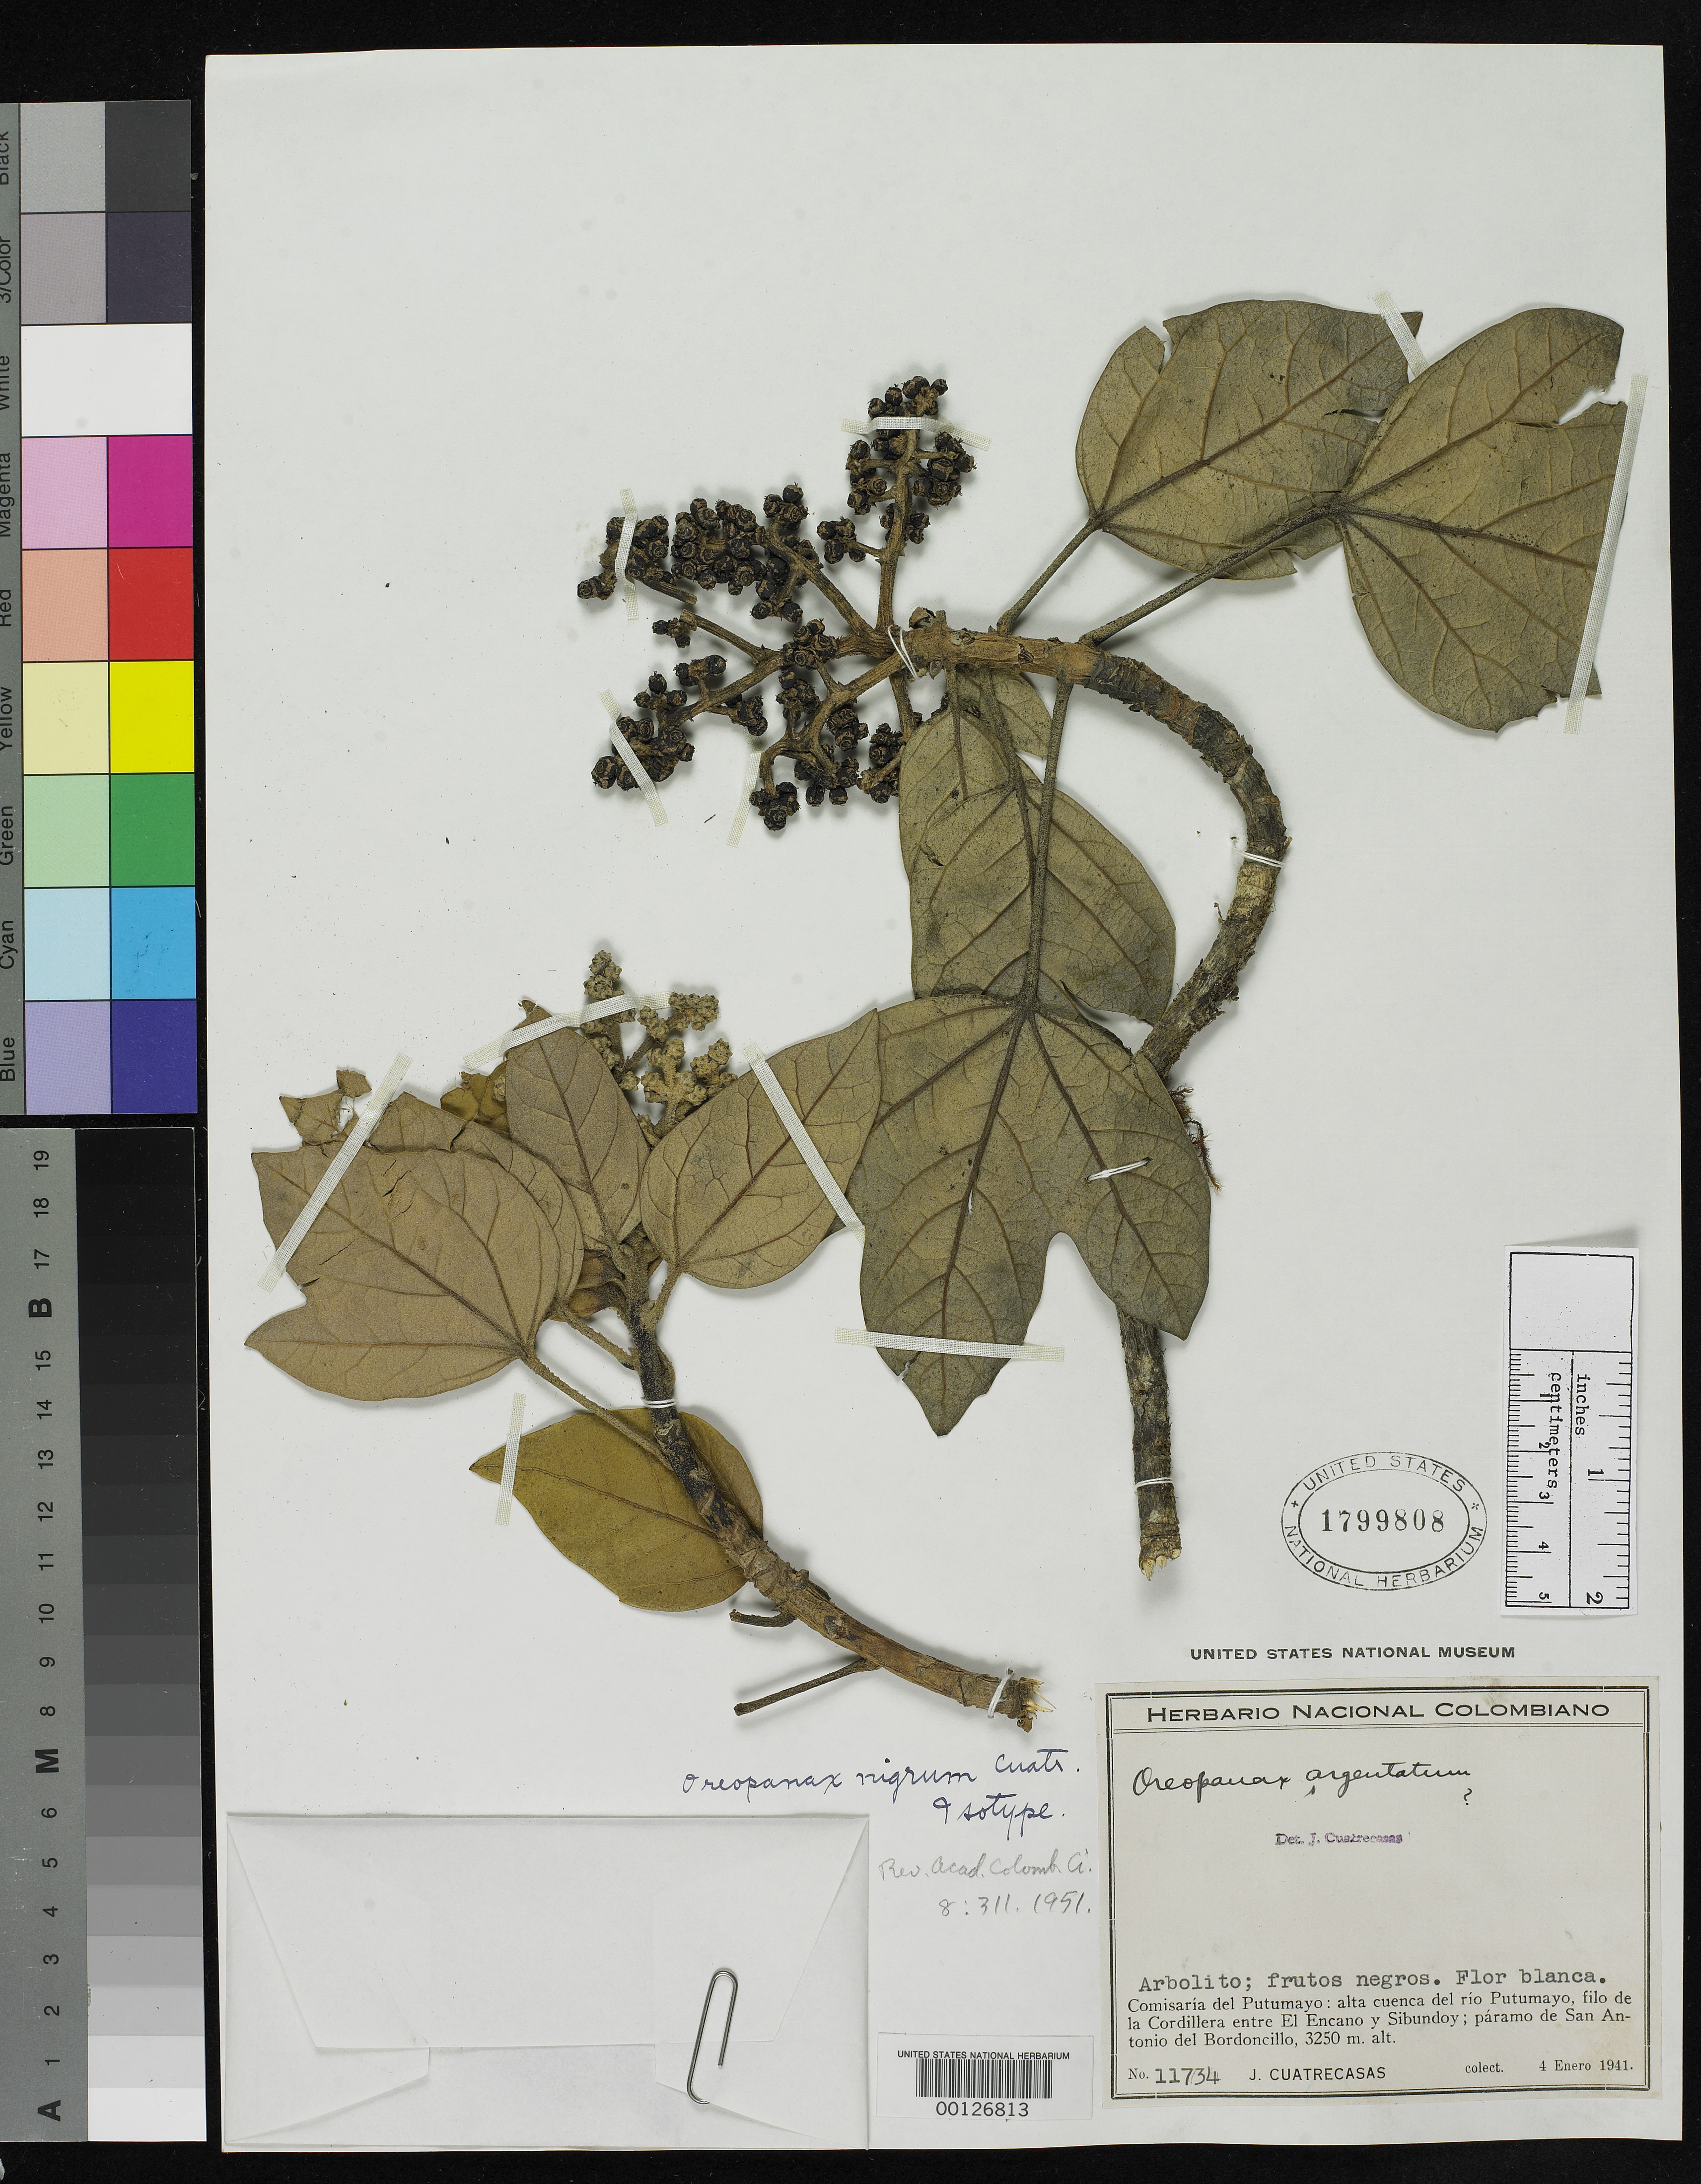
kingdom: Plantae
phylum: Tracheophyta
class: Magnoliopsida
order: Apiales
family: Araliaceae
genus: Oreopanax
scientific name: Oreopanax niger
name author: Cuatrec.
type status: Isotype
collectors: J. Cuatrecasas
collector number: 11734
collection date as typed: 04 Jan 1941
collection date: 1941-01-04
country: Colombia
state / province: Putumayo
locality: Paramo de San Antonia del Bordoncillo.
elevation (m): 3250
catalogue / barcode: US 1799808